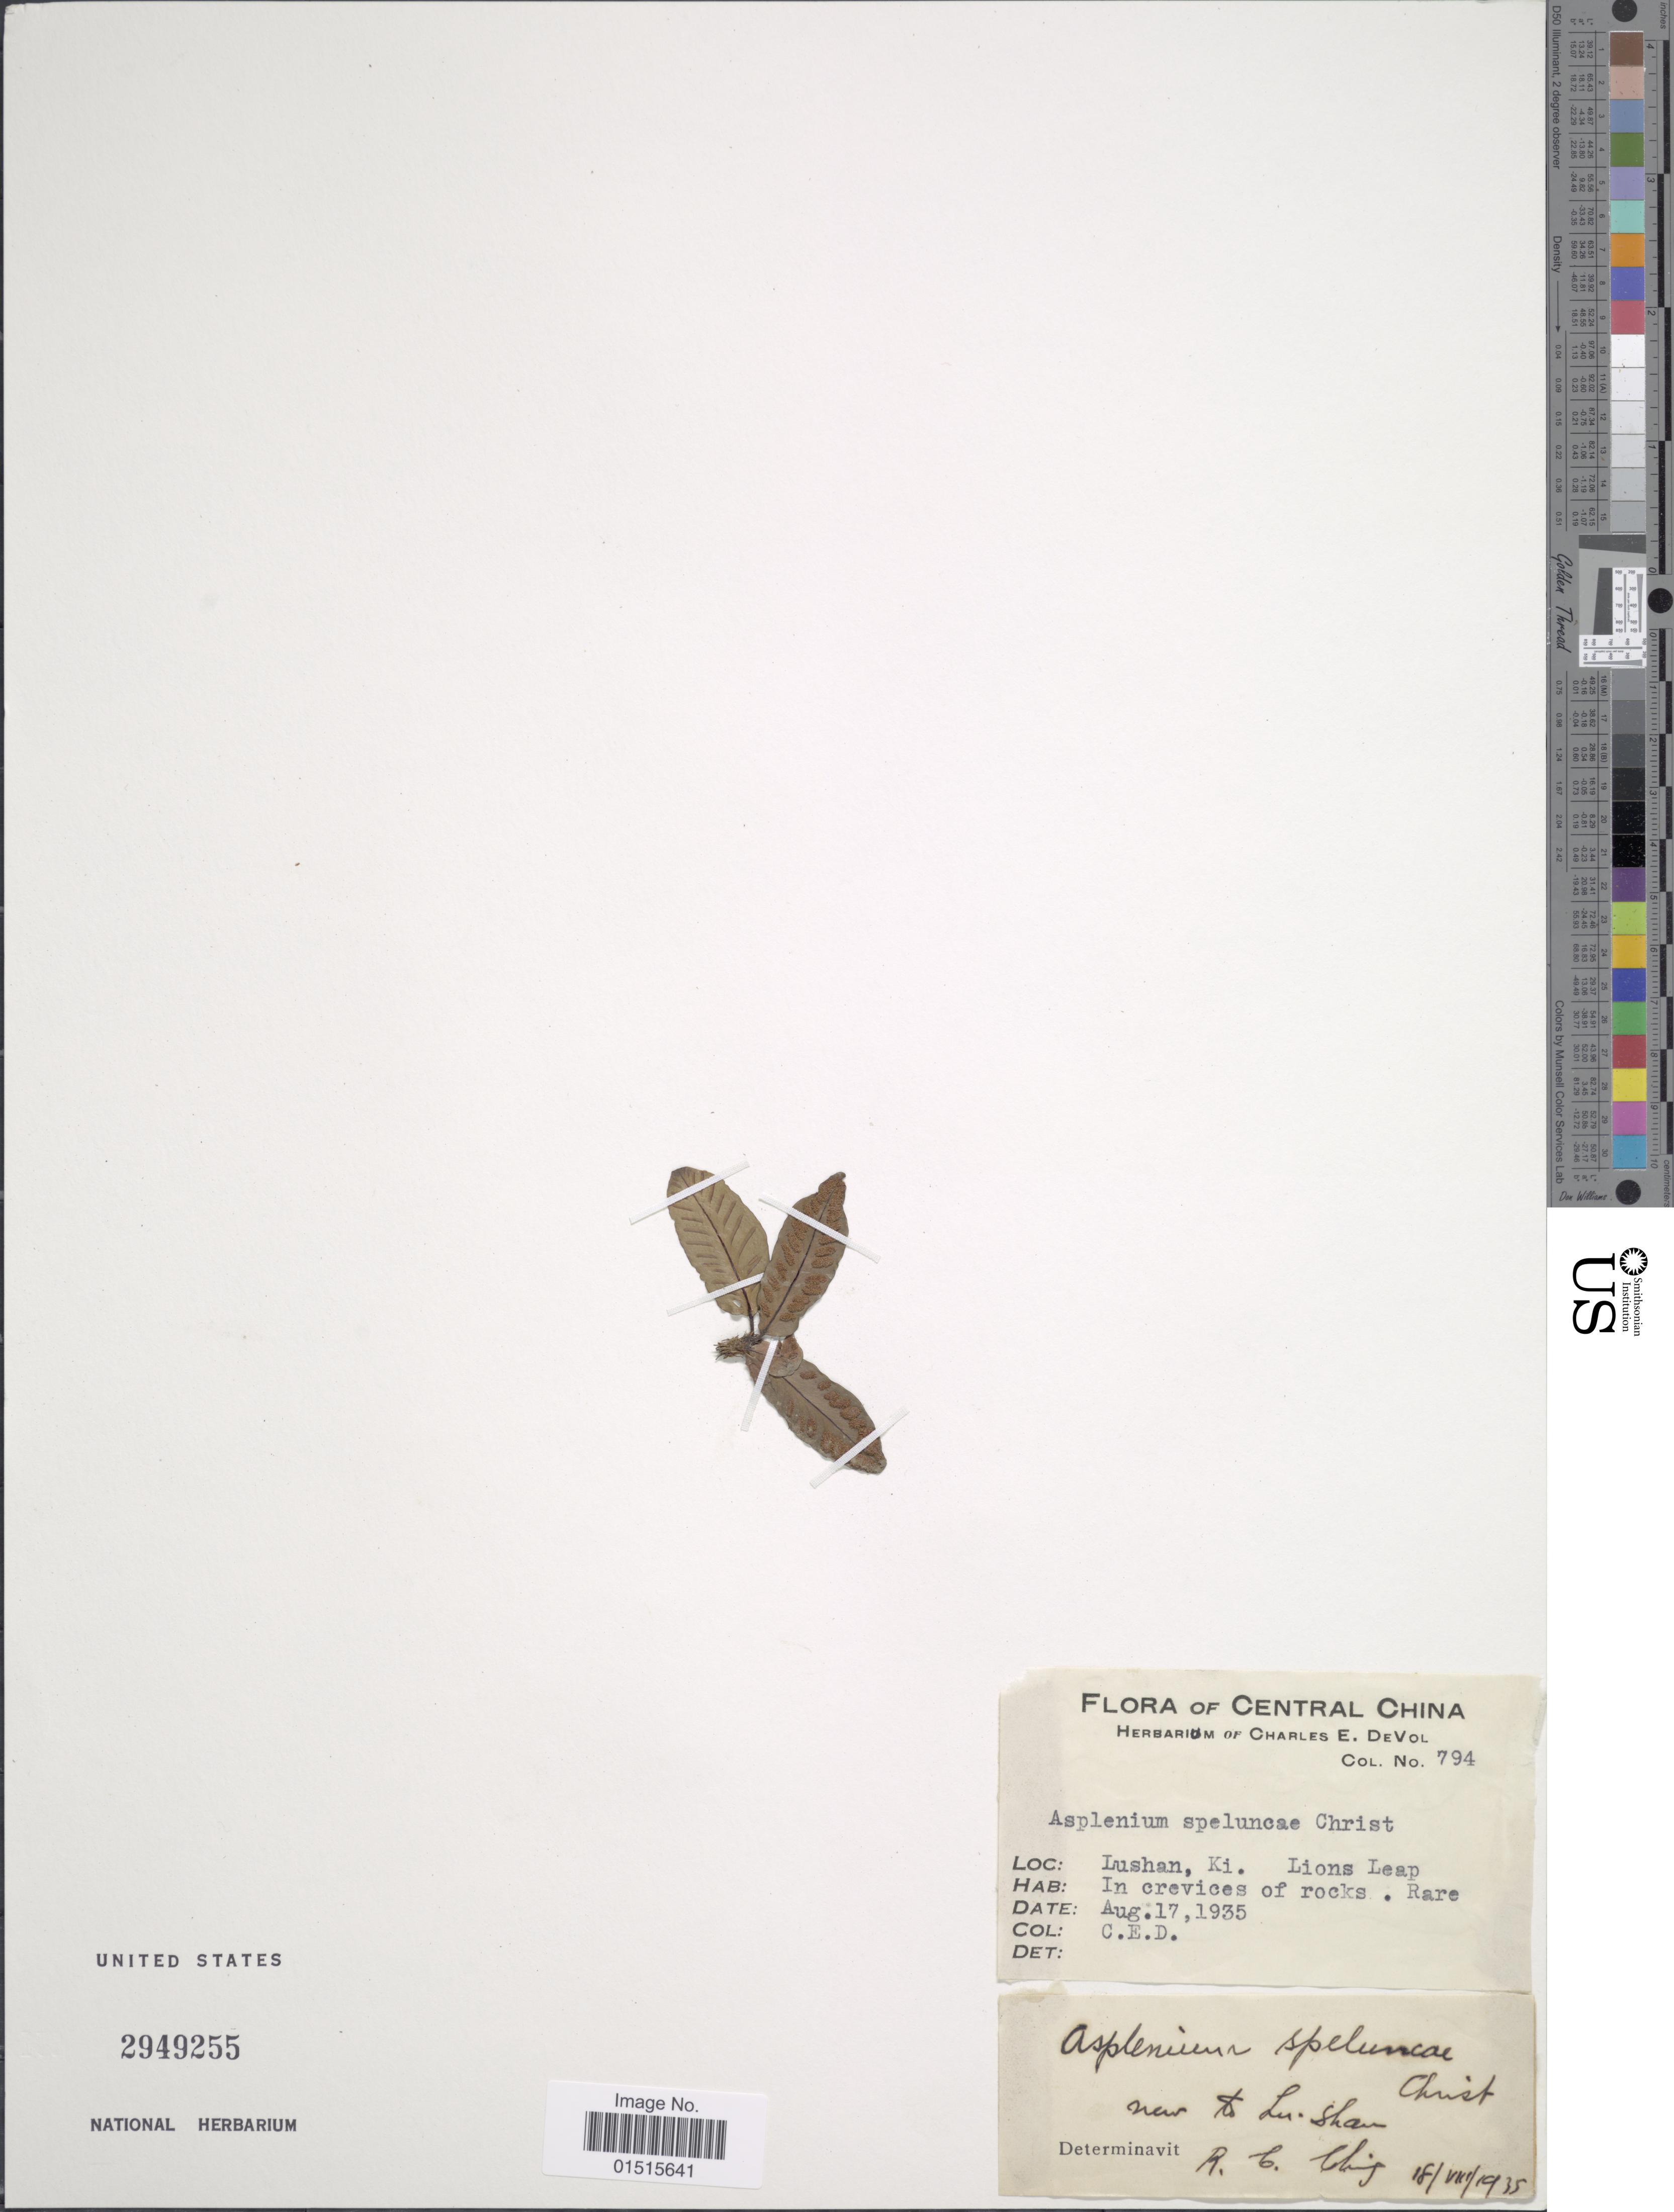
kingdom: Plantae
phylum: Tracheophyta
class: Polypodiopsida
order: Polypodiales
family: Aspleniaceae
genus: Asplenium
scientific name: Asplenium speluncae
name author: Christ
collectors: C. E. De Vol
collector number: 794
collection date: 1935-08-17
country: China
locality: Central China, Lushan, Ki. Lions Leap, in crevices of rocks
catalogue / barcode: US 2949255